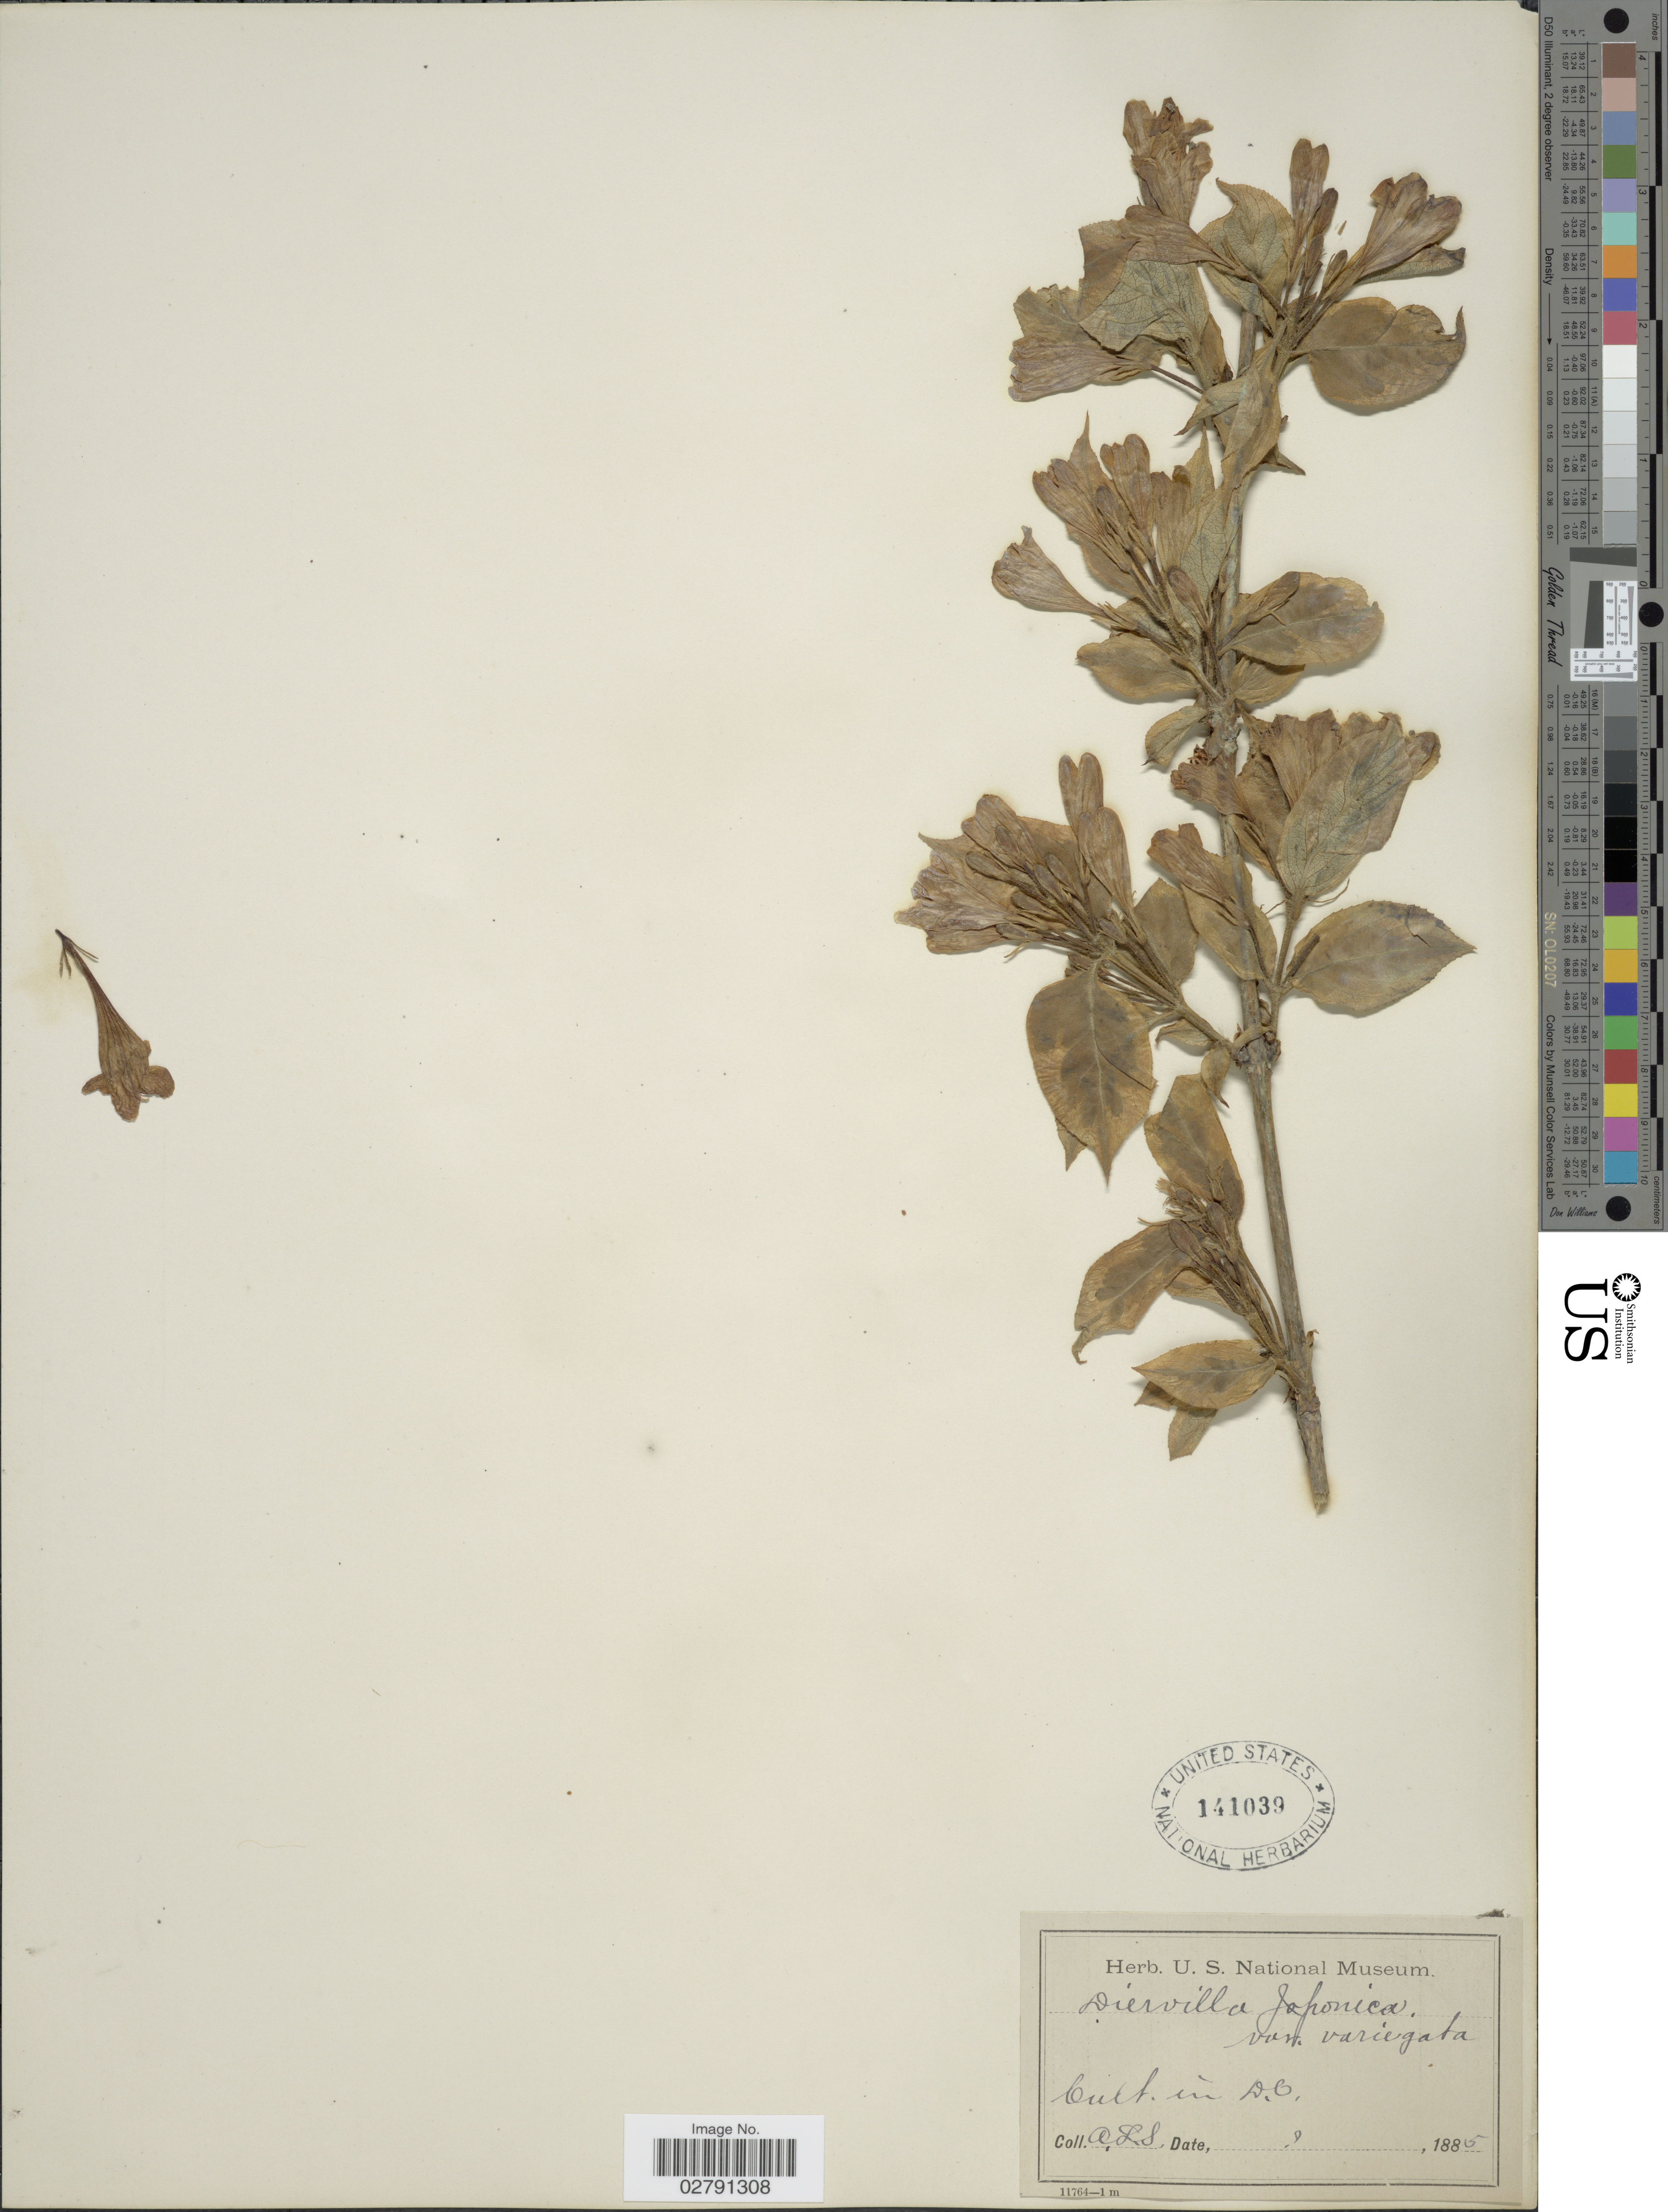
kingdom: Plantae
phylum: Tracheophyta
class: Magnoliopsida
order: Dipsacales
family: Caprifoliaceae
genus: Diervilla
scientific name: Diervilla japonica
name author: (Thunb.) DC.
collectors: A. L. S.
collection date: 1885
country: United States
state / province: District of Columbia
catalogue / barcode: US 141039